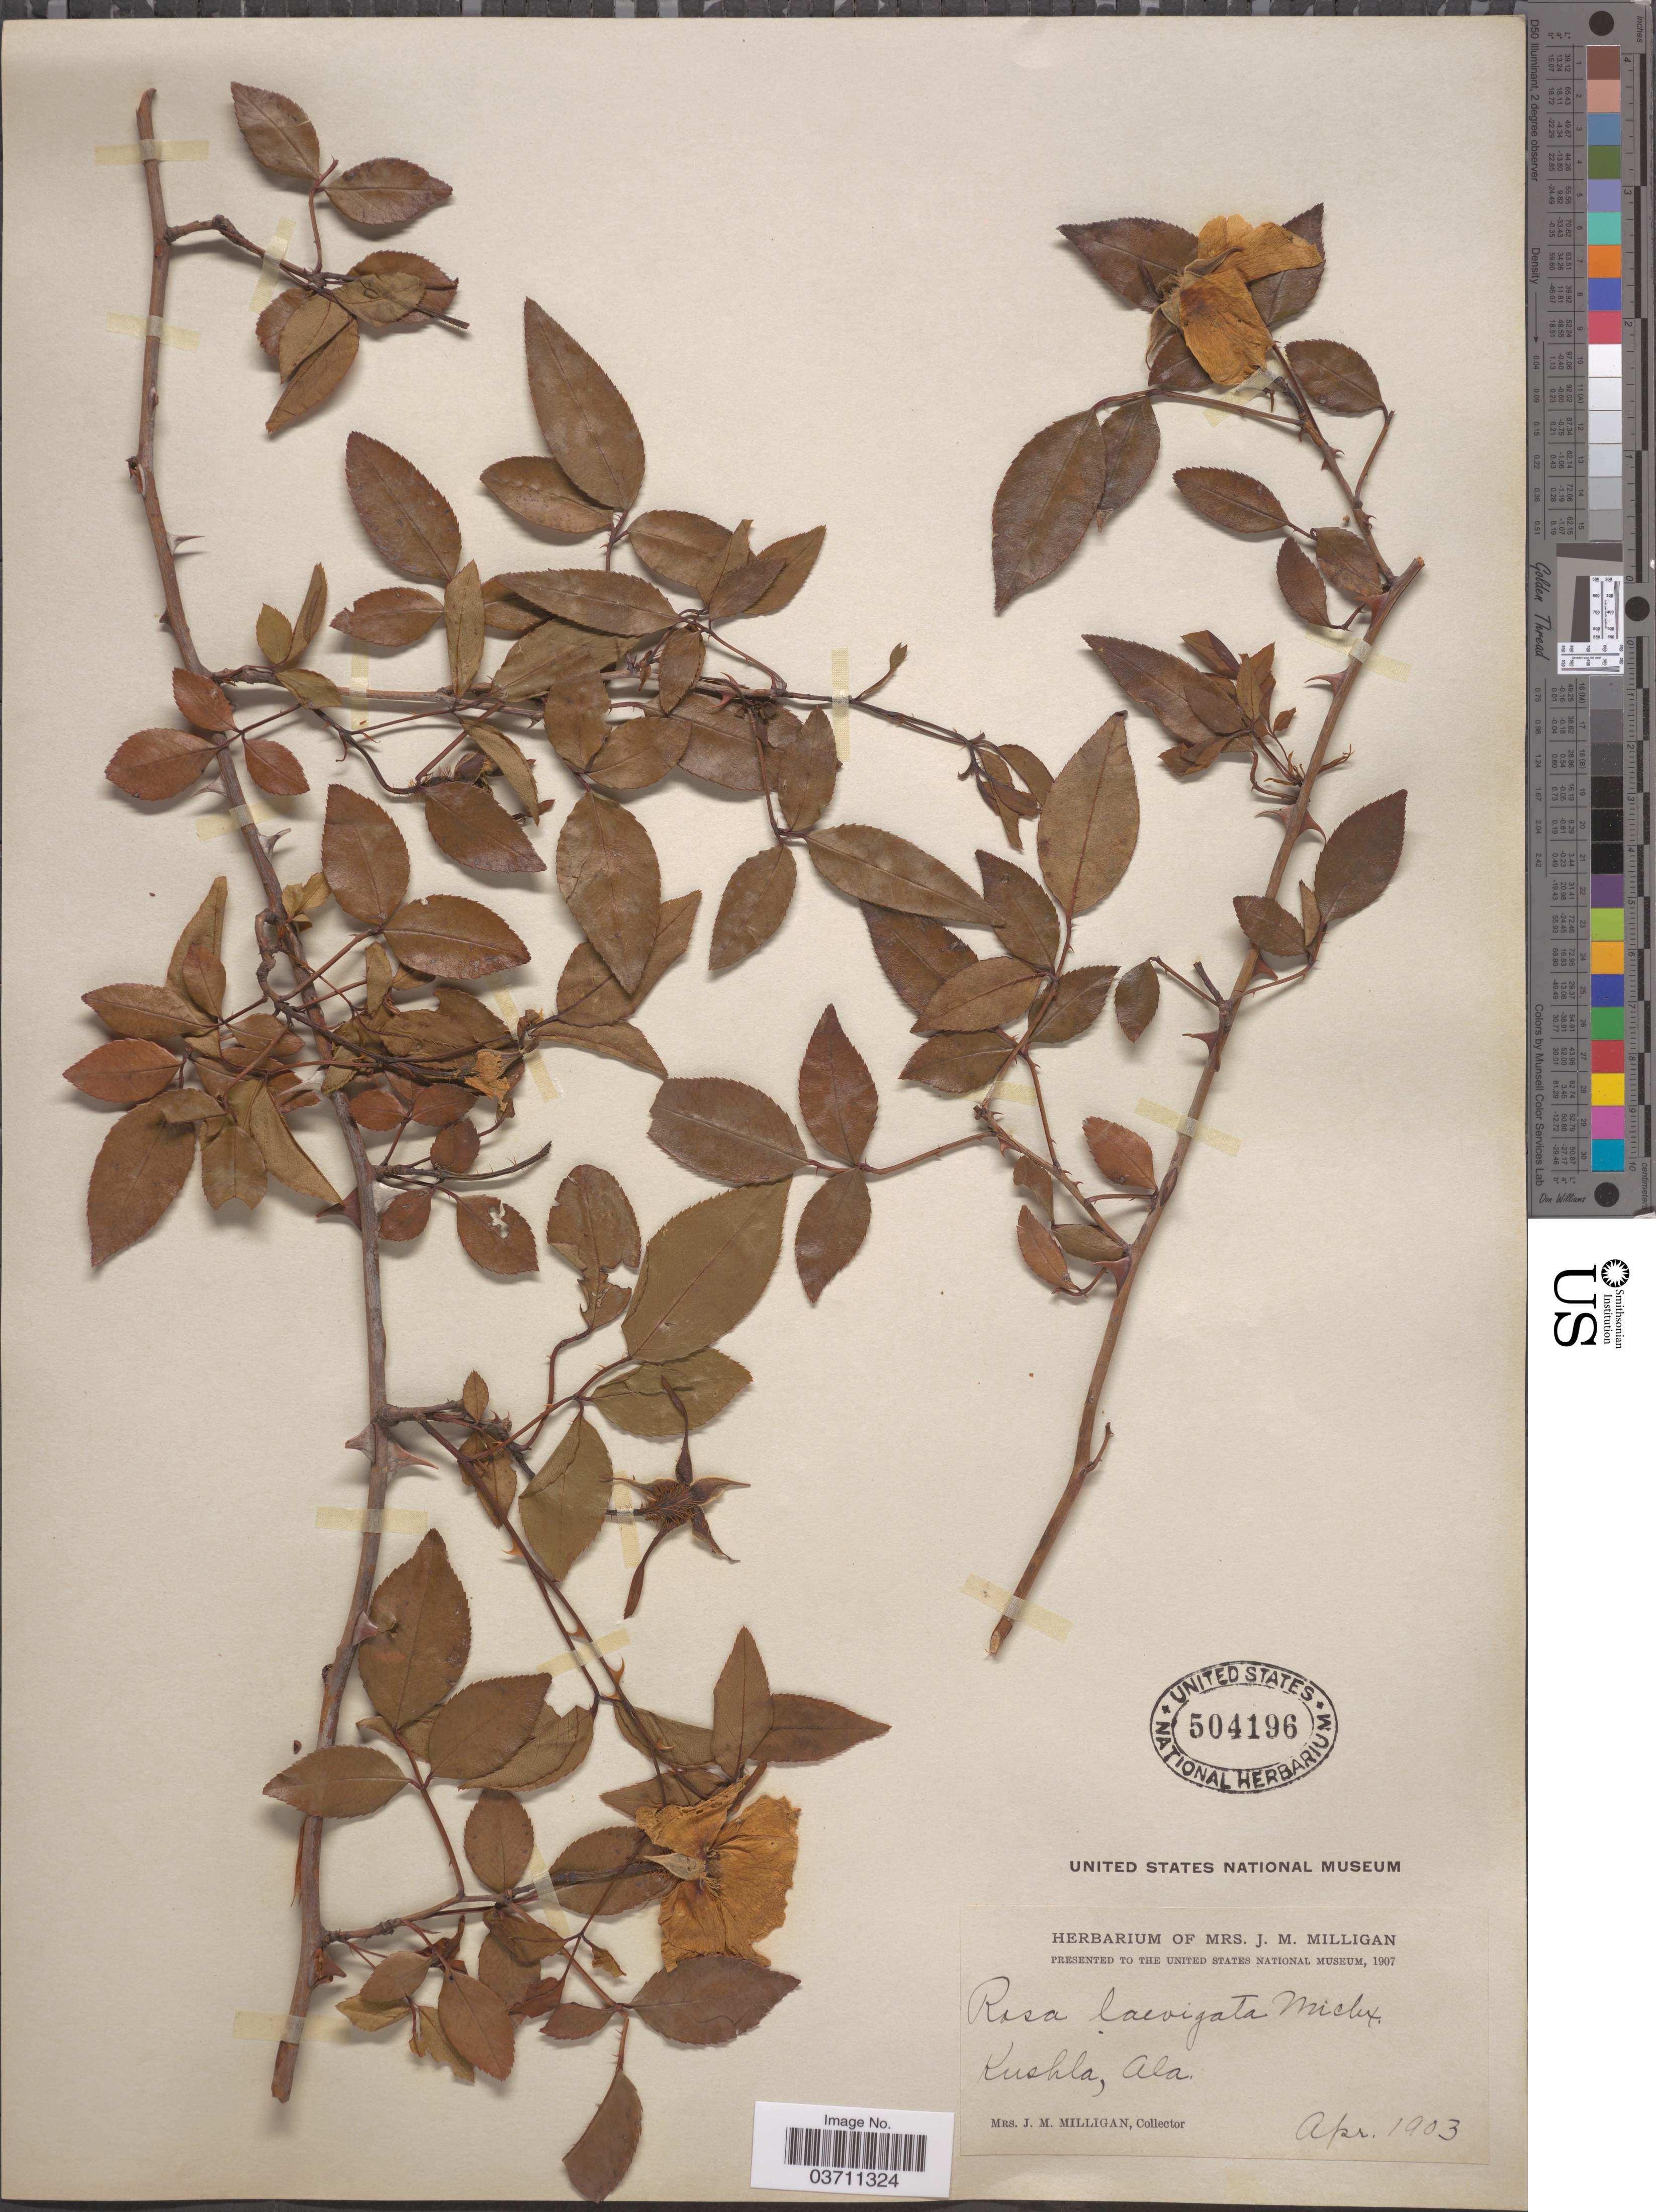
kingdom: Plantae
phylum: Tracheophyta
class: Magnoliopsida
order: Rosales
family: Rosaceae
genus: Rosa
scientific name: Rosa laevigata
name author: Michx.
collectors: J. Milligan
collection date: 1903-04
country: United States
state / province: Alabama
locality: Kushla.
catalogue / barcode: US 504196